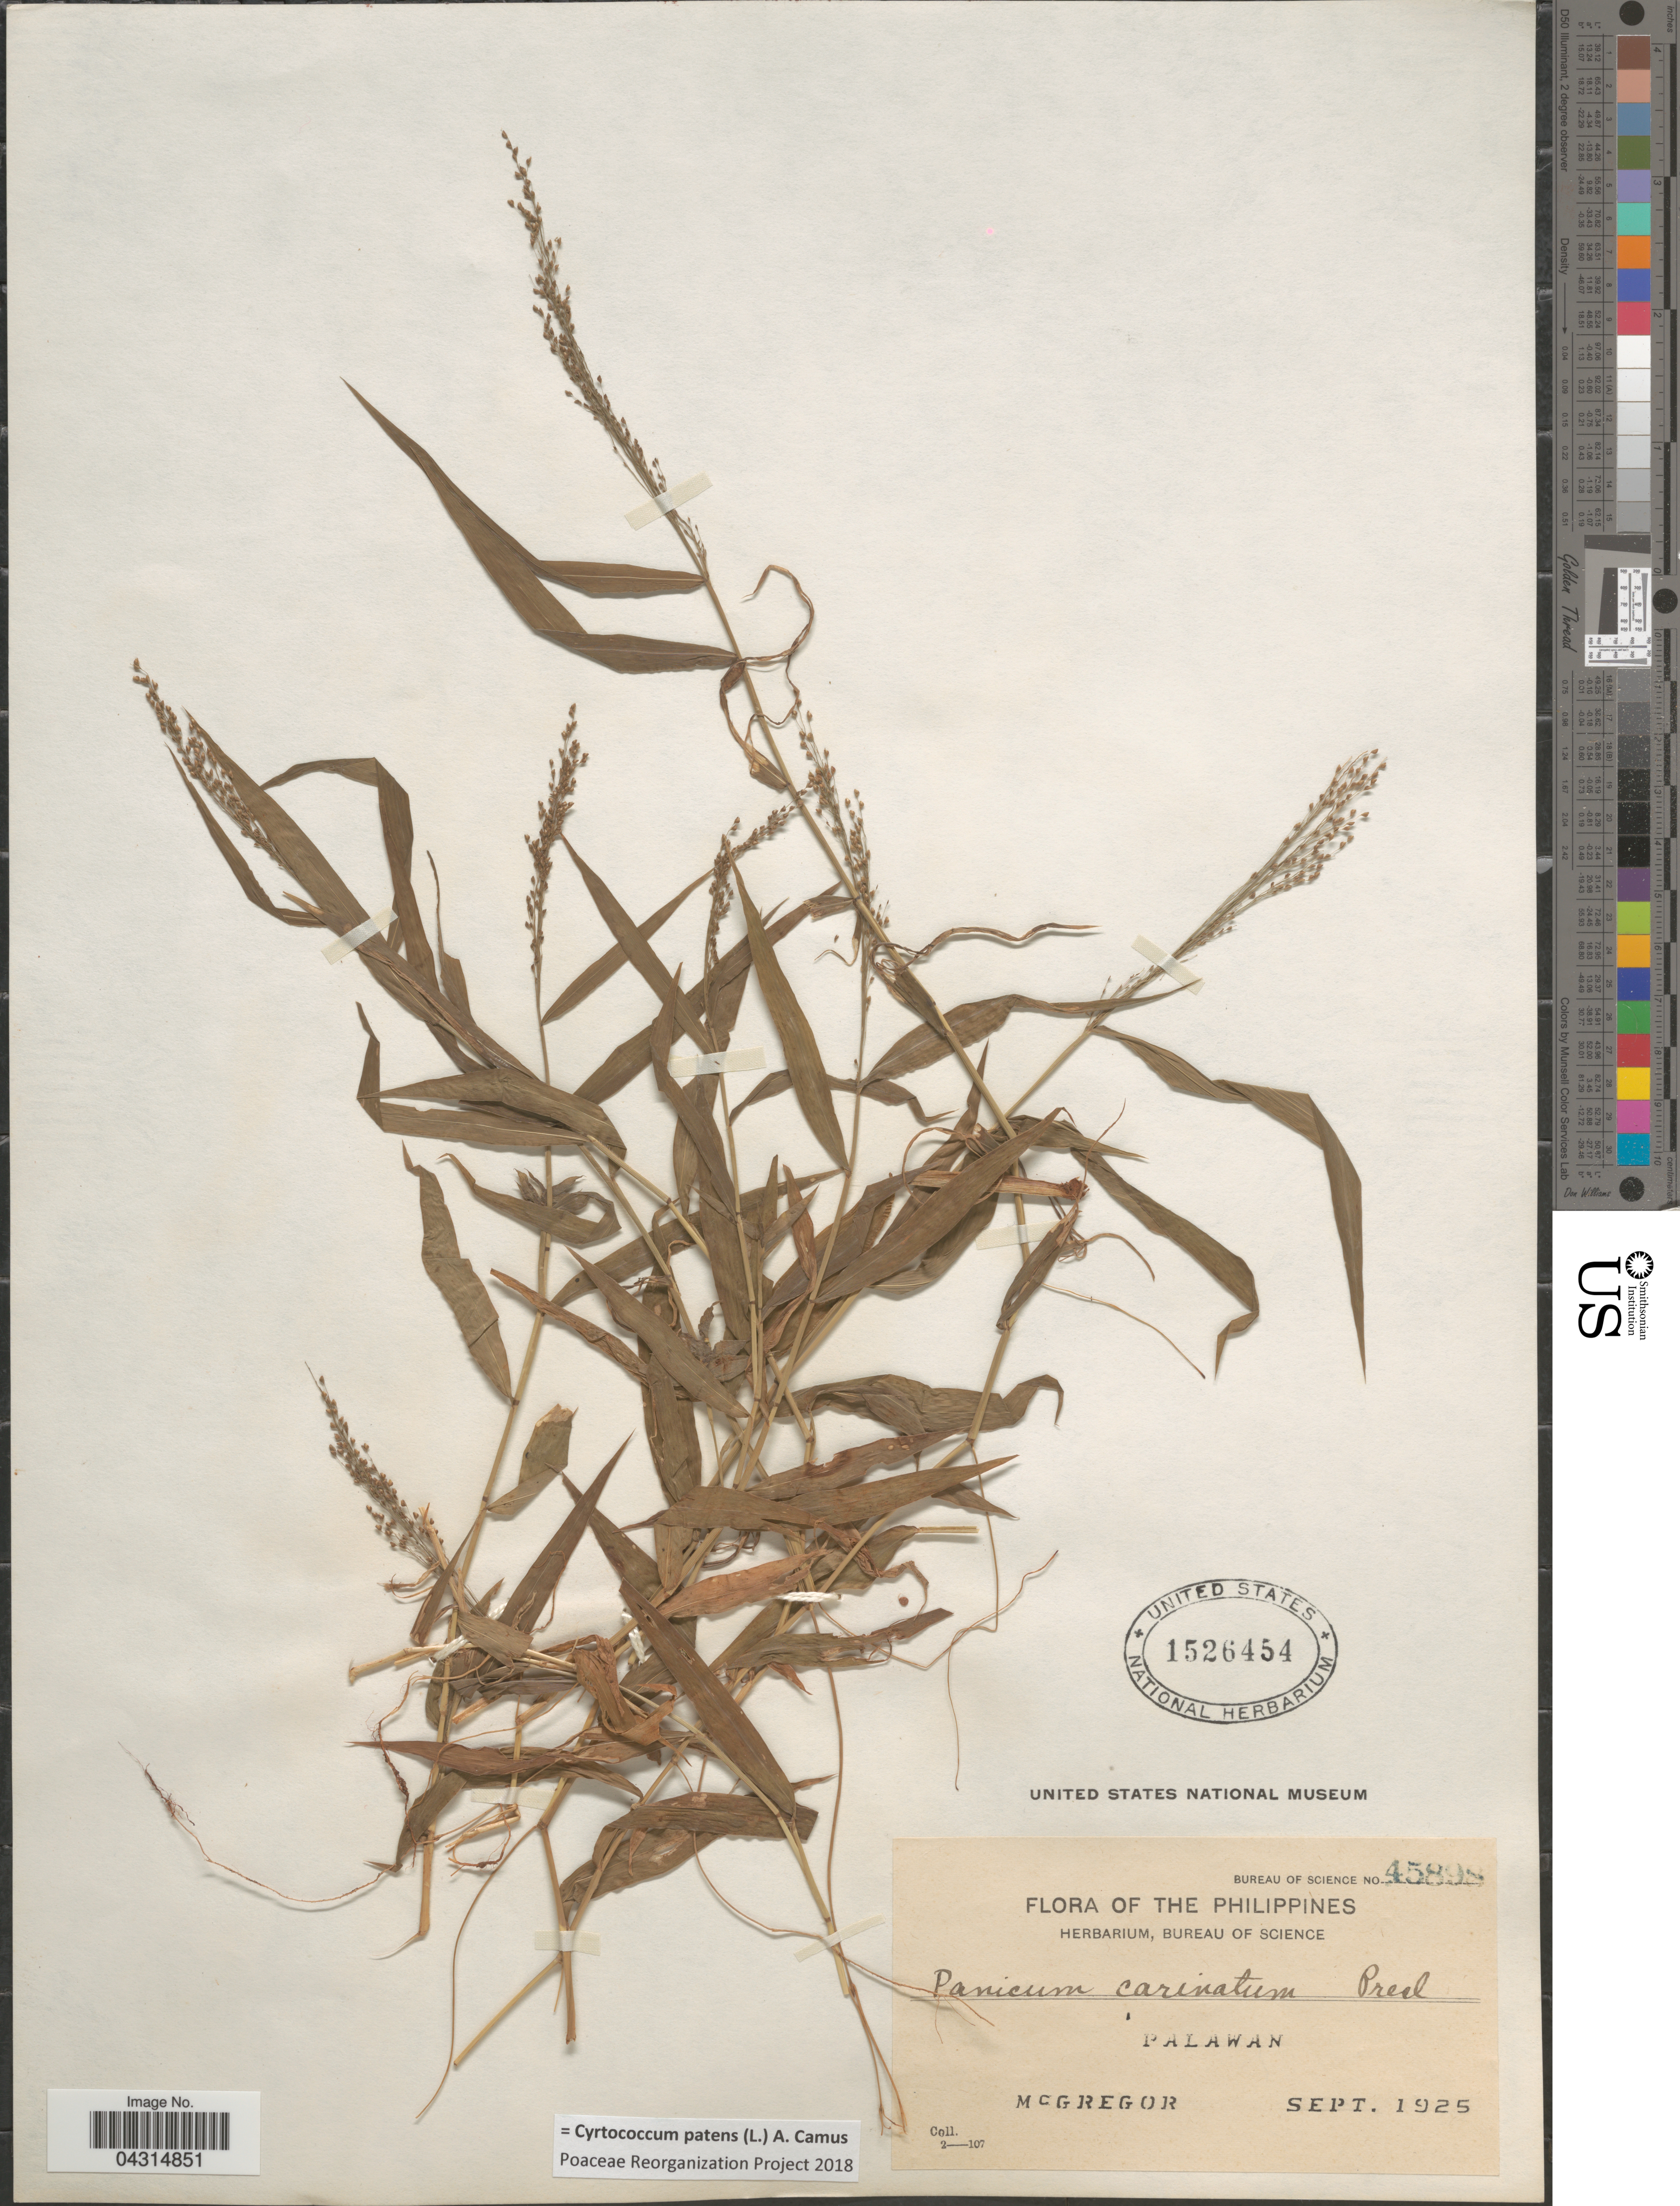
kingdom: Plantae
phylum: Tracheophyta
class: Liliopsida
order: Poales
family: Poaceae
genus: Cyrtococcum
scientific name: Cyrtococcum patens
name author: (L.) A. Camus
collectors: -. McGregor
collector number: Bureau of Science 45898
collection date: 1925-09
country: Philippines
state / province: Mimaropa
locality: Palawan.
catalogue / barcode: US 1526454